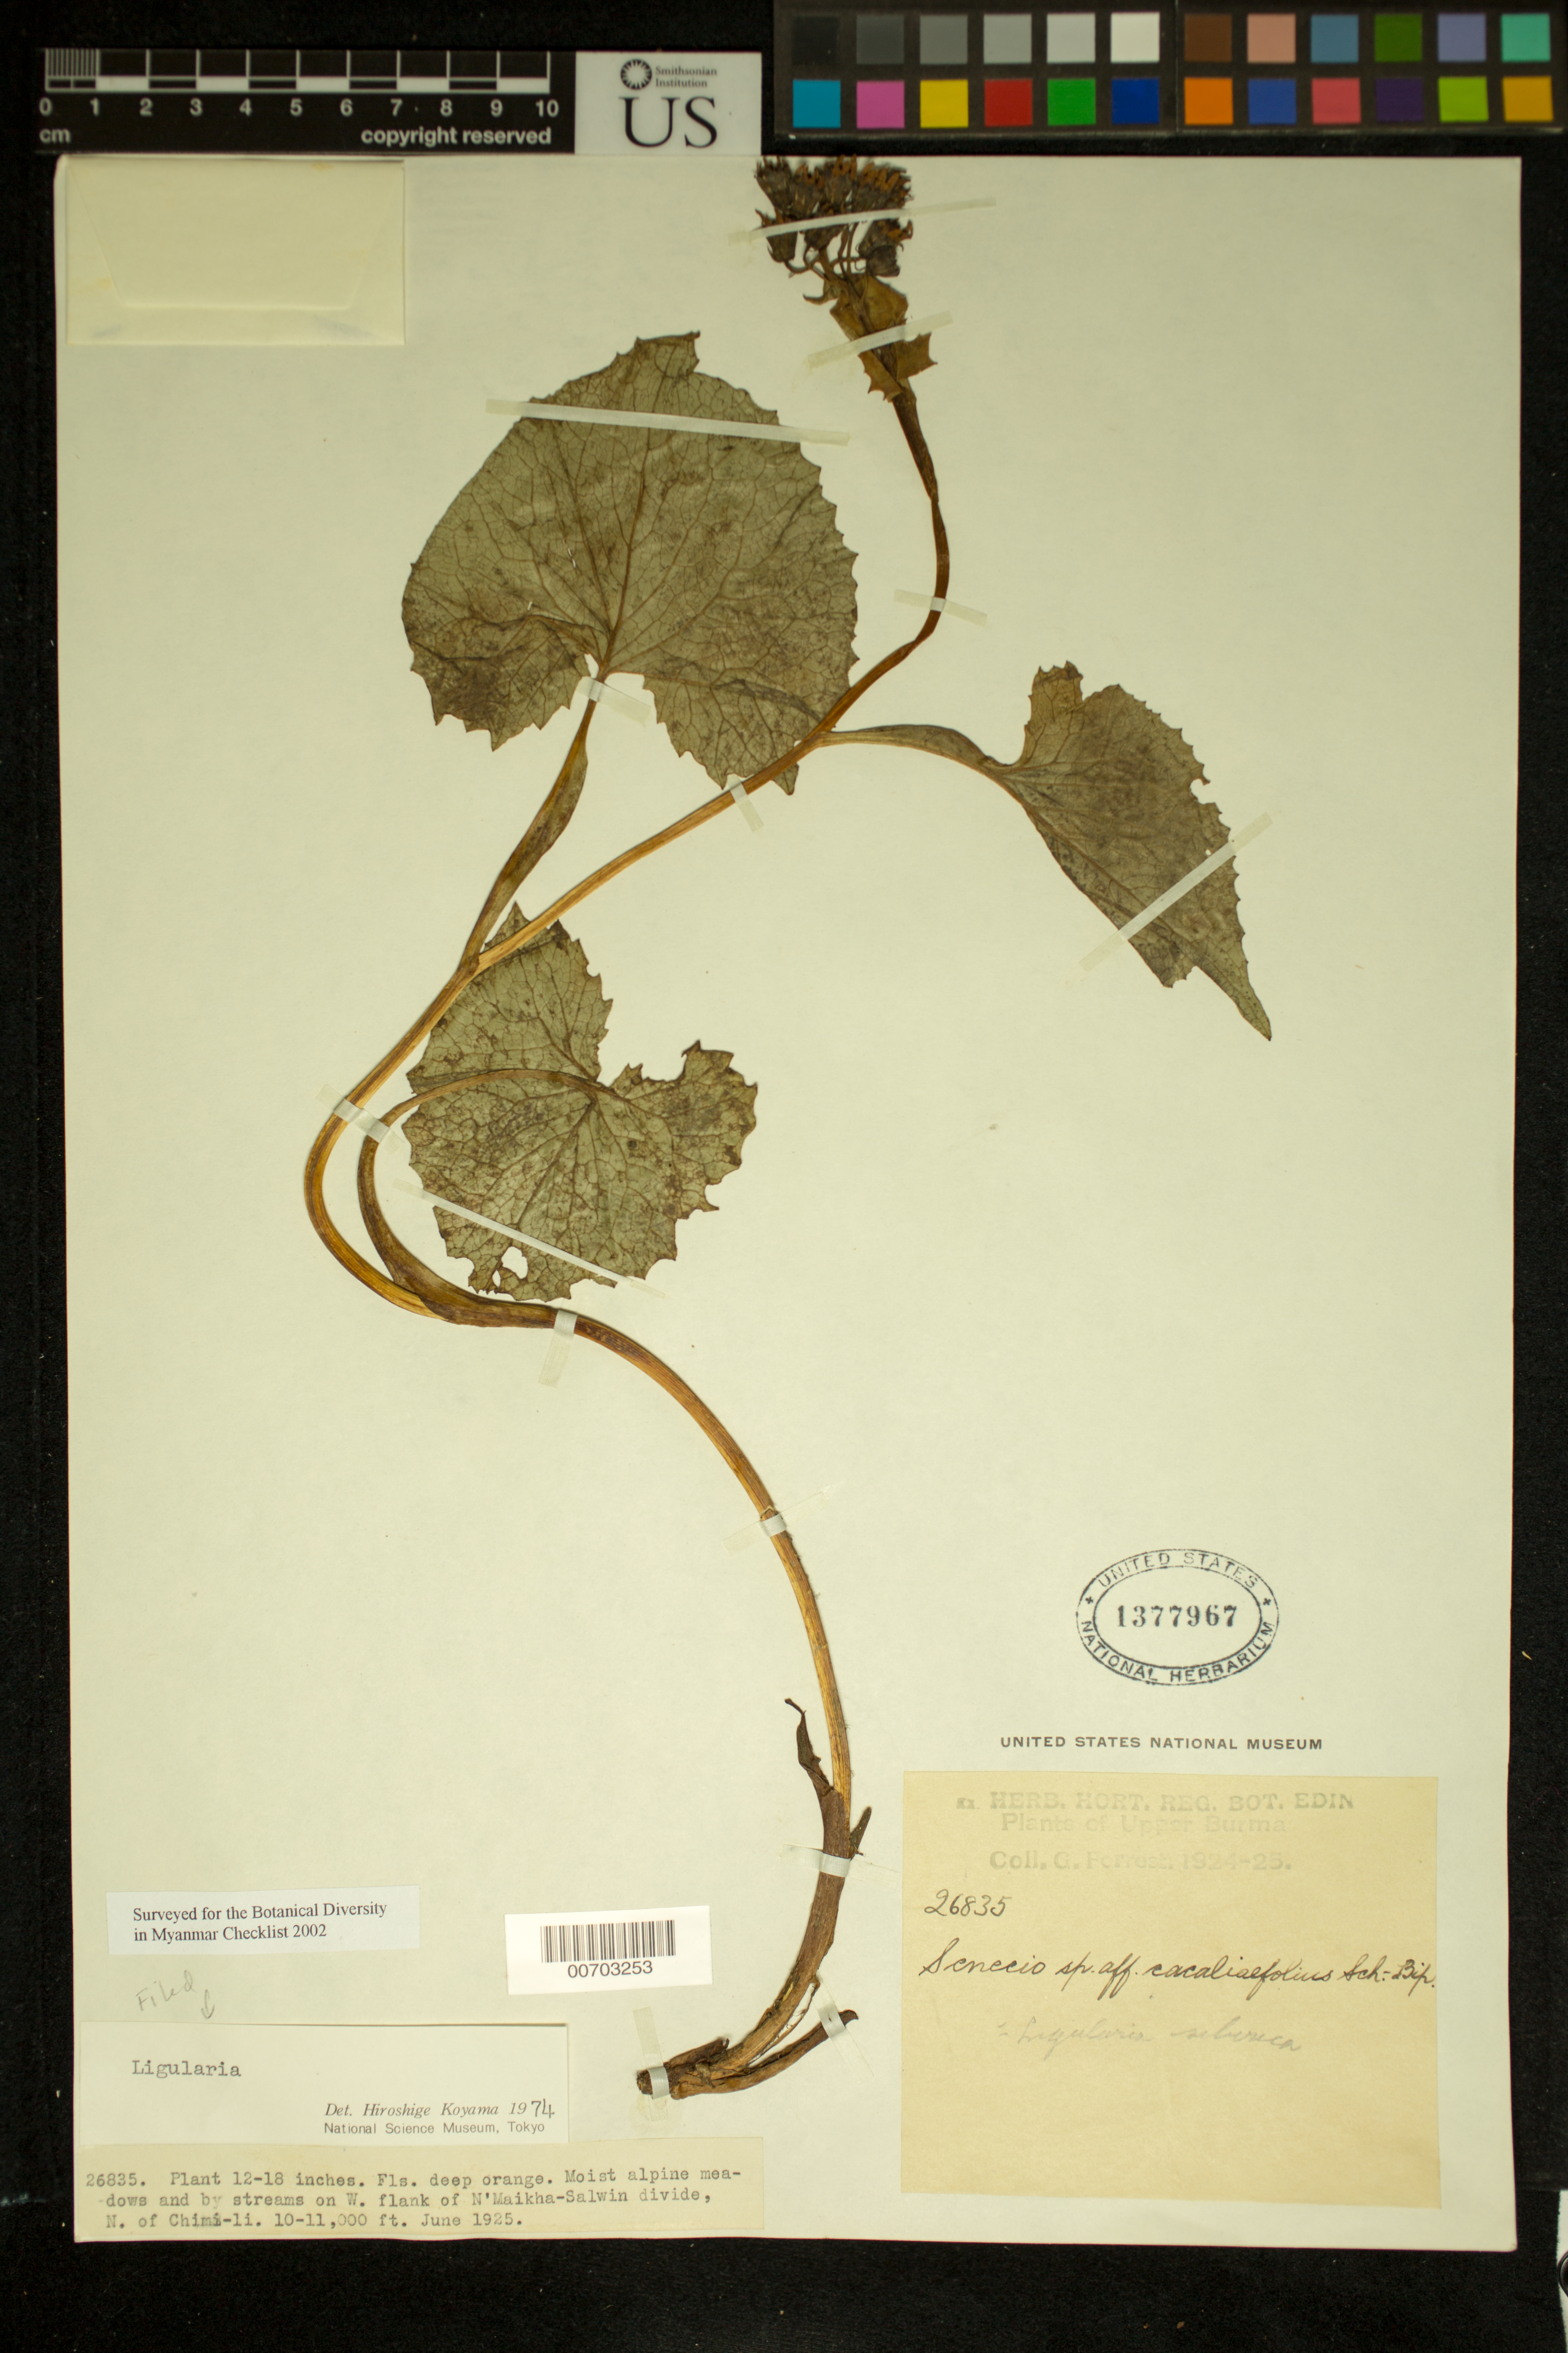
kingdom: Plantae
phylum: Tracheophyta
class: Magnoliopsida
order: Asterales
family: Asteraceae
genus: Ligularia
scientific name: Ligularia sp.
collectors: G. Forrest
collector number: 26835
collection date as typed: Jun 1925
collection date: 1925-06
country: Myanmar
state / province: Kachin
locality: N'Maikha-Salwin Divide, W Flank, N of Chimi-li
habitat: Moist alpine meadows and by streams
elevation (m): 3048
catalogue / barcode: US 1377967